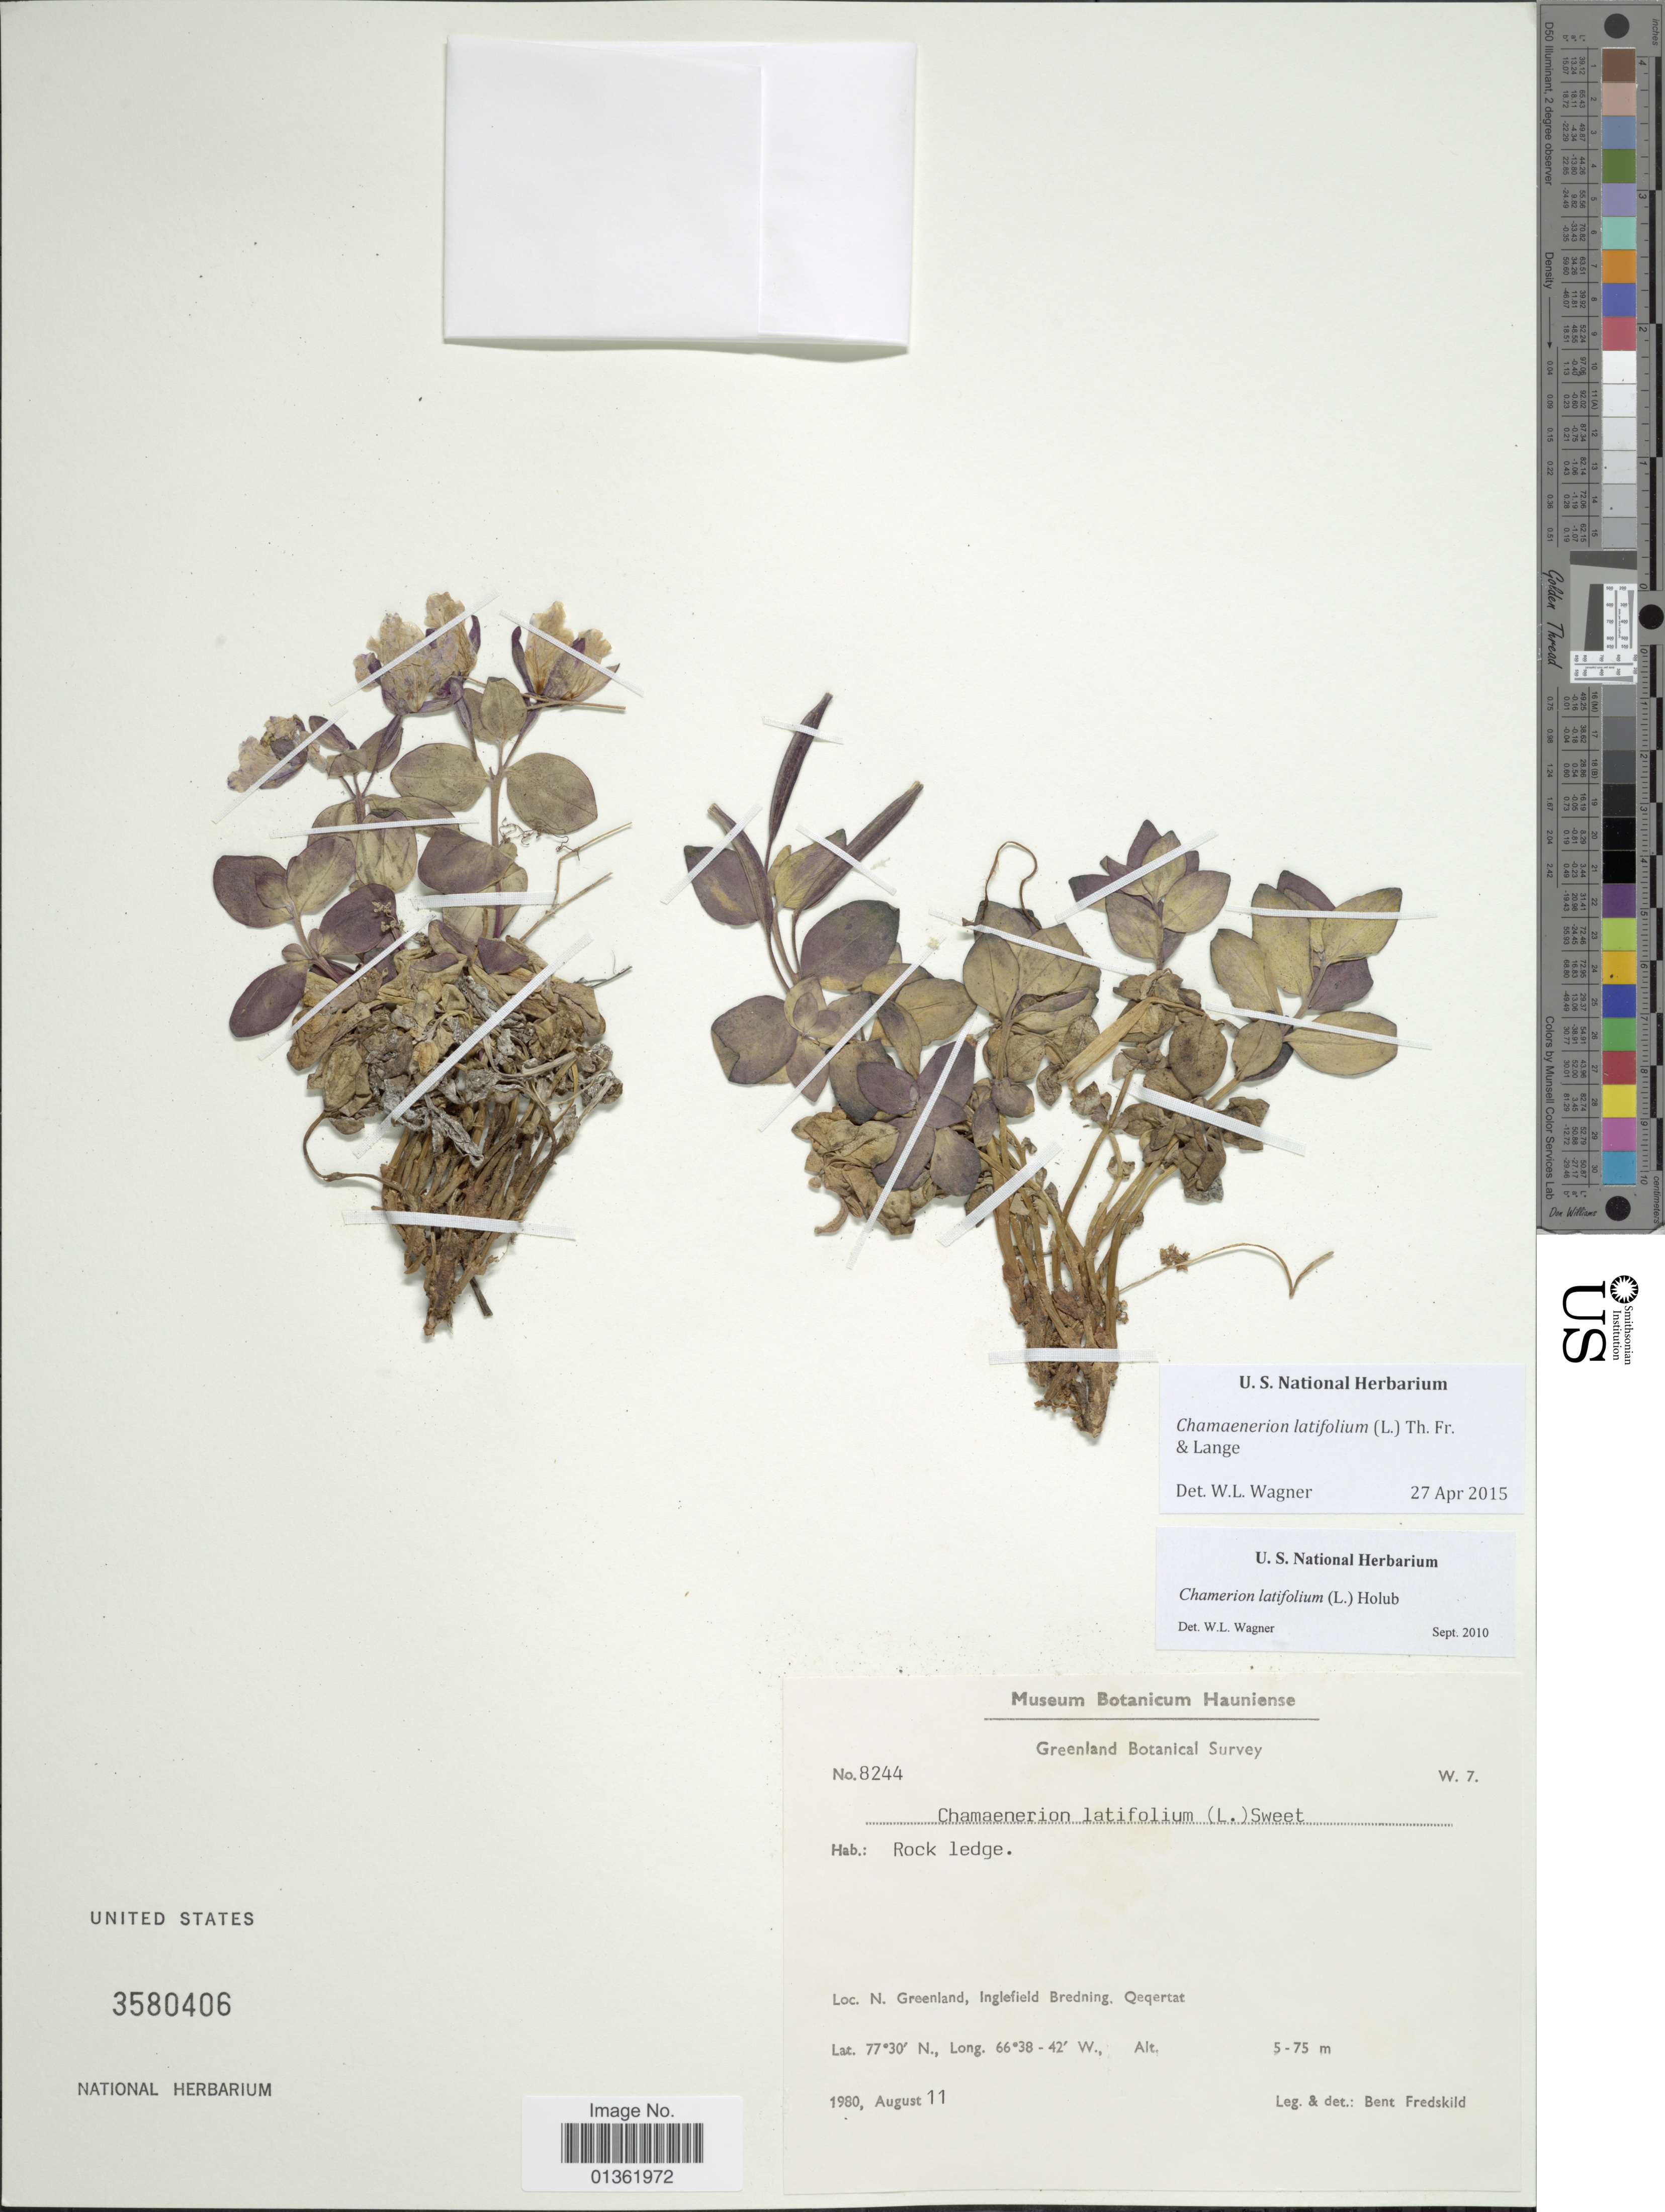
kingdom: Plantae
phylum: Tracheophyta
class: Magnoliopsida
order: Myrtales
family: Onagraceae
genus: Chamaenerion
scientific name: Chamaenerion latifolium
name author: (L.) Th. Fr. & Lange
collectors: B. Fredskild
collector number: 8244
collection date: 1980-08-11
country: Greenland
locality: N. Greenland, Inglefield Bredning, Qeqertat.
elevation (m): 5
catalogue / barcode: US 3580406